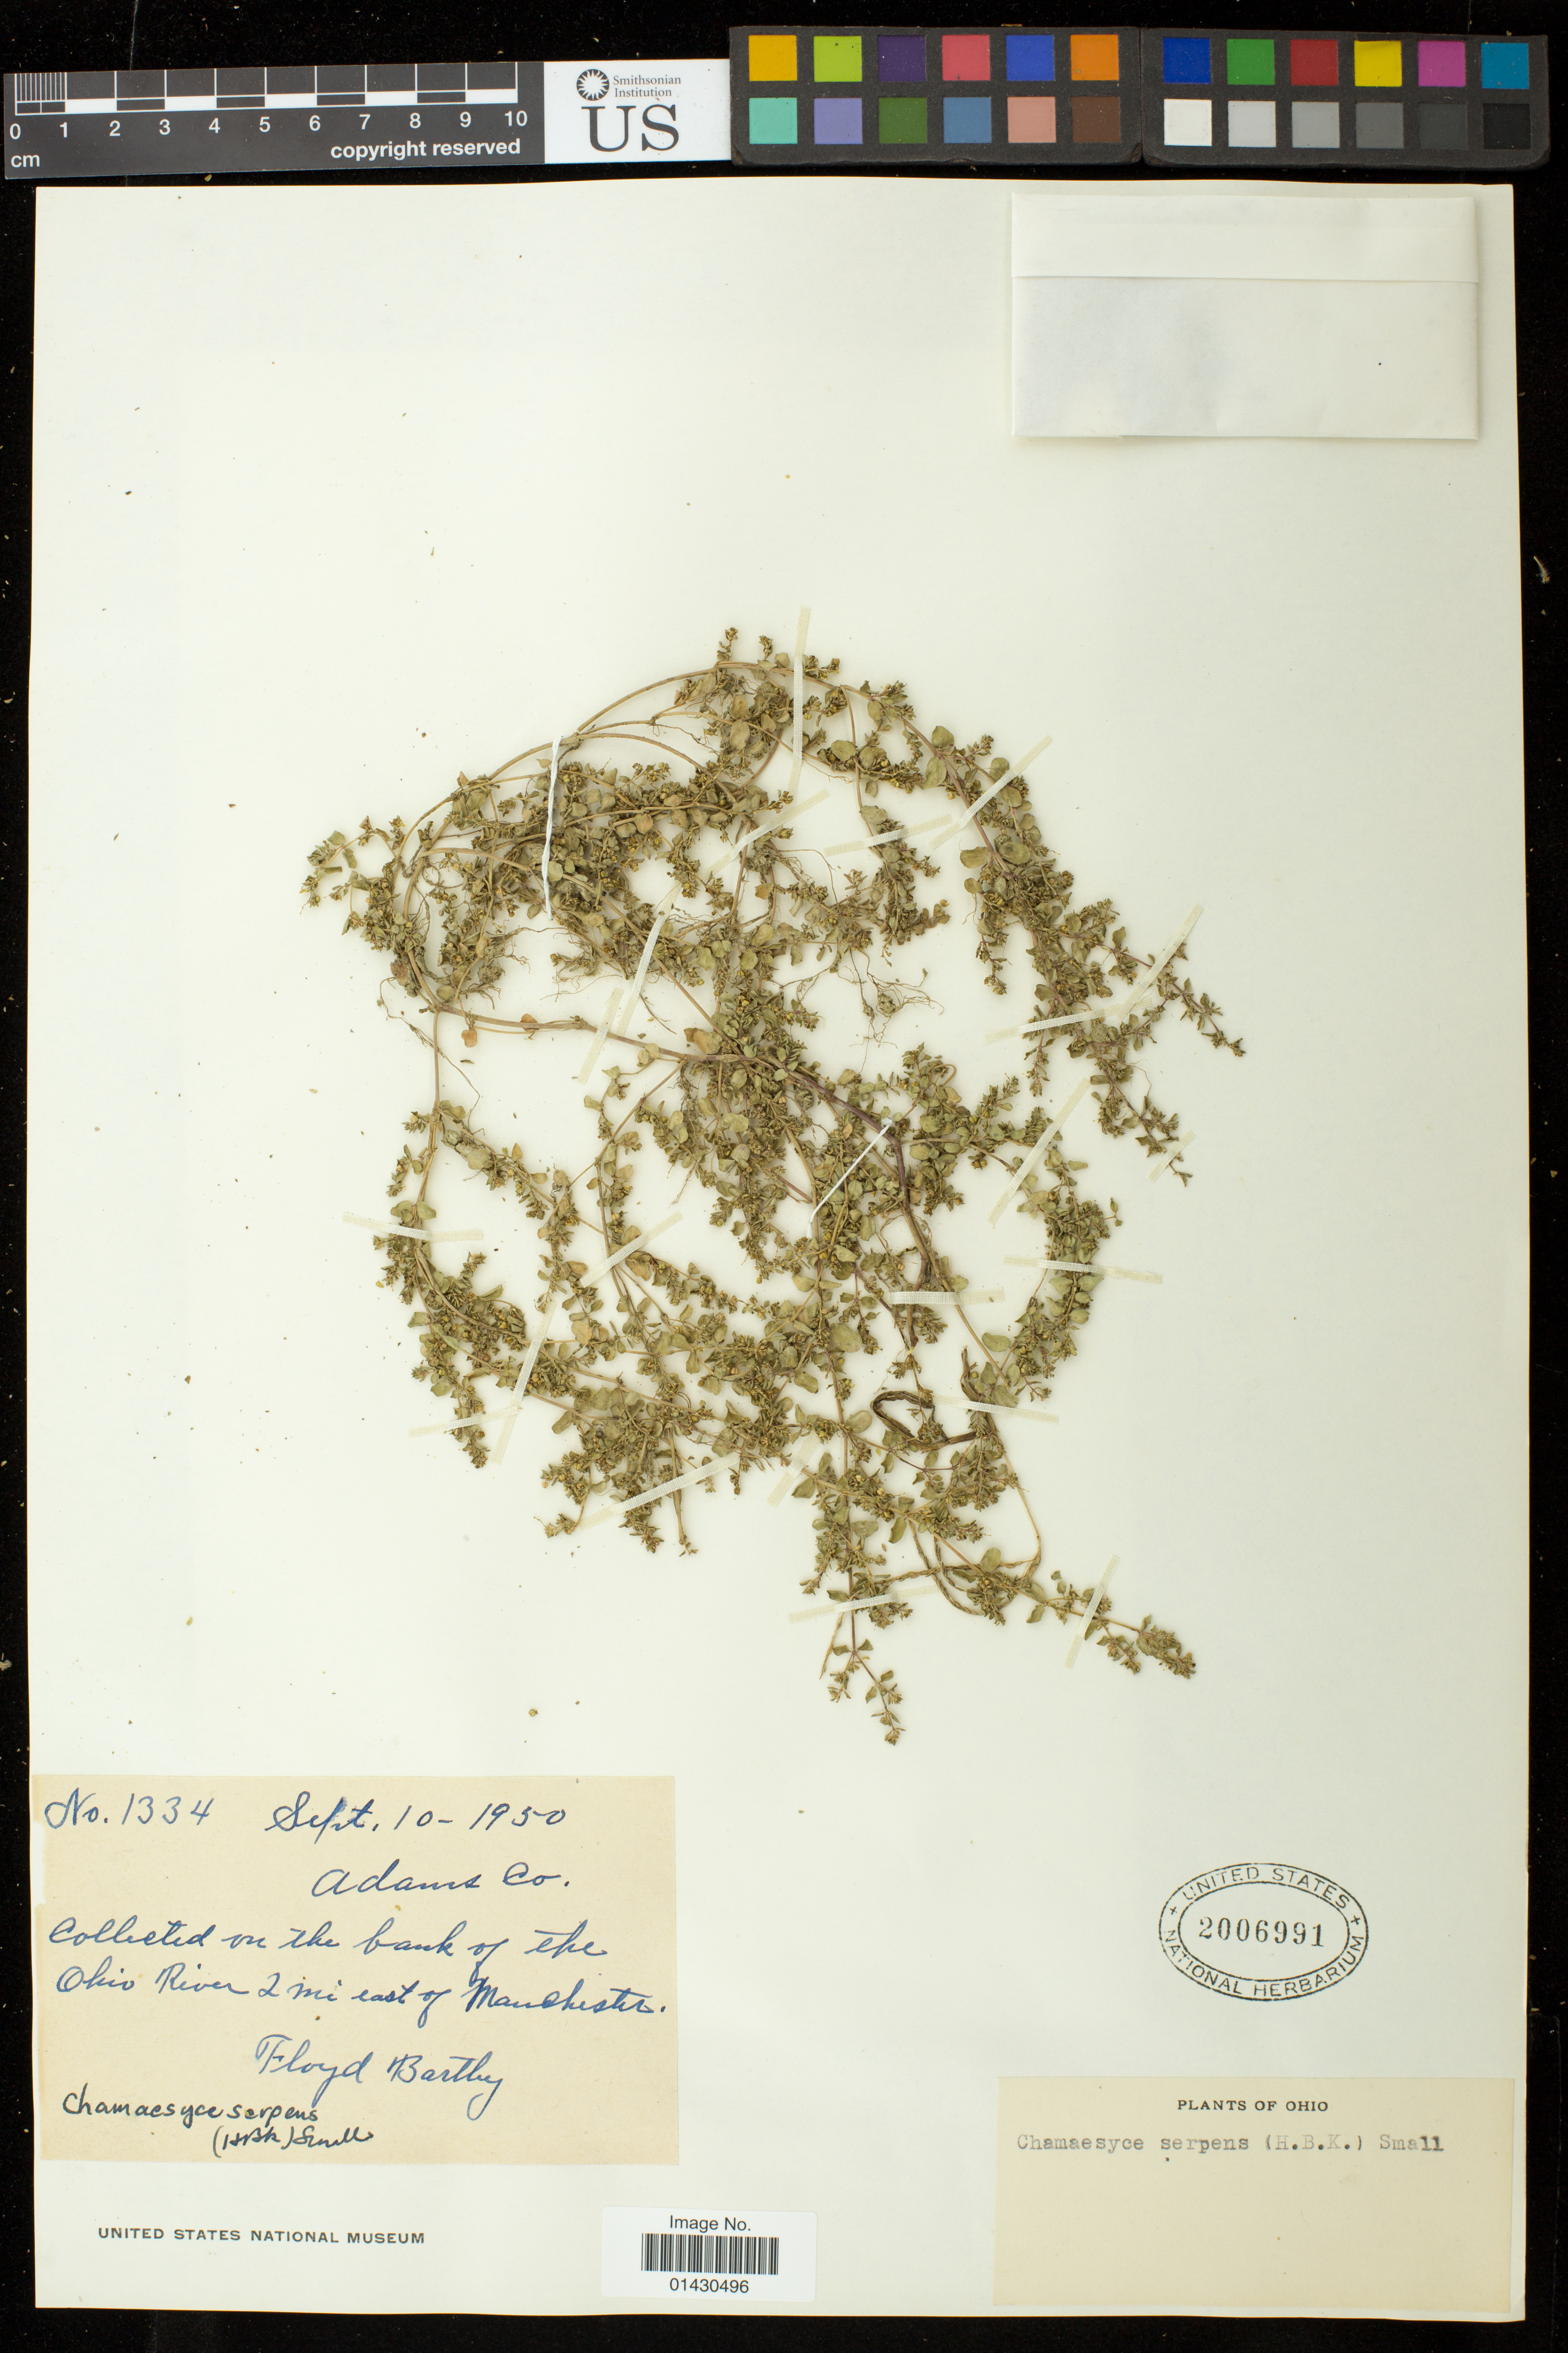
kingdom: Plantae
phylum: Tracheophyta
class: Magnoliopsida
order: Malpighiales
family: Euphorbiaceae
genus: Euphorbia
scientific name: Euphorbia serpens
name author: Kunth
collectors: F. Bartley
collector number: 1334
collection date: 1950-09-10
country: United States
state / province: Ohio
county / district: Adams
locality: On the bank of the Ohio River 2 mi east of Manchester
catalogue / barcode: US 2006991